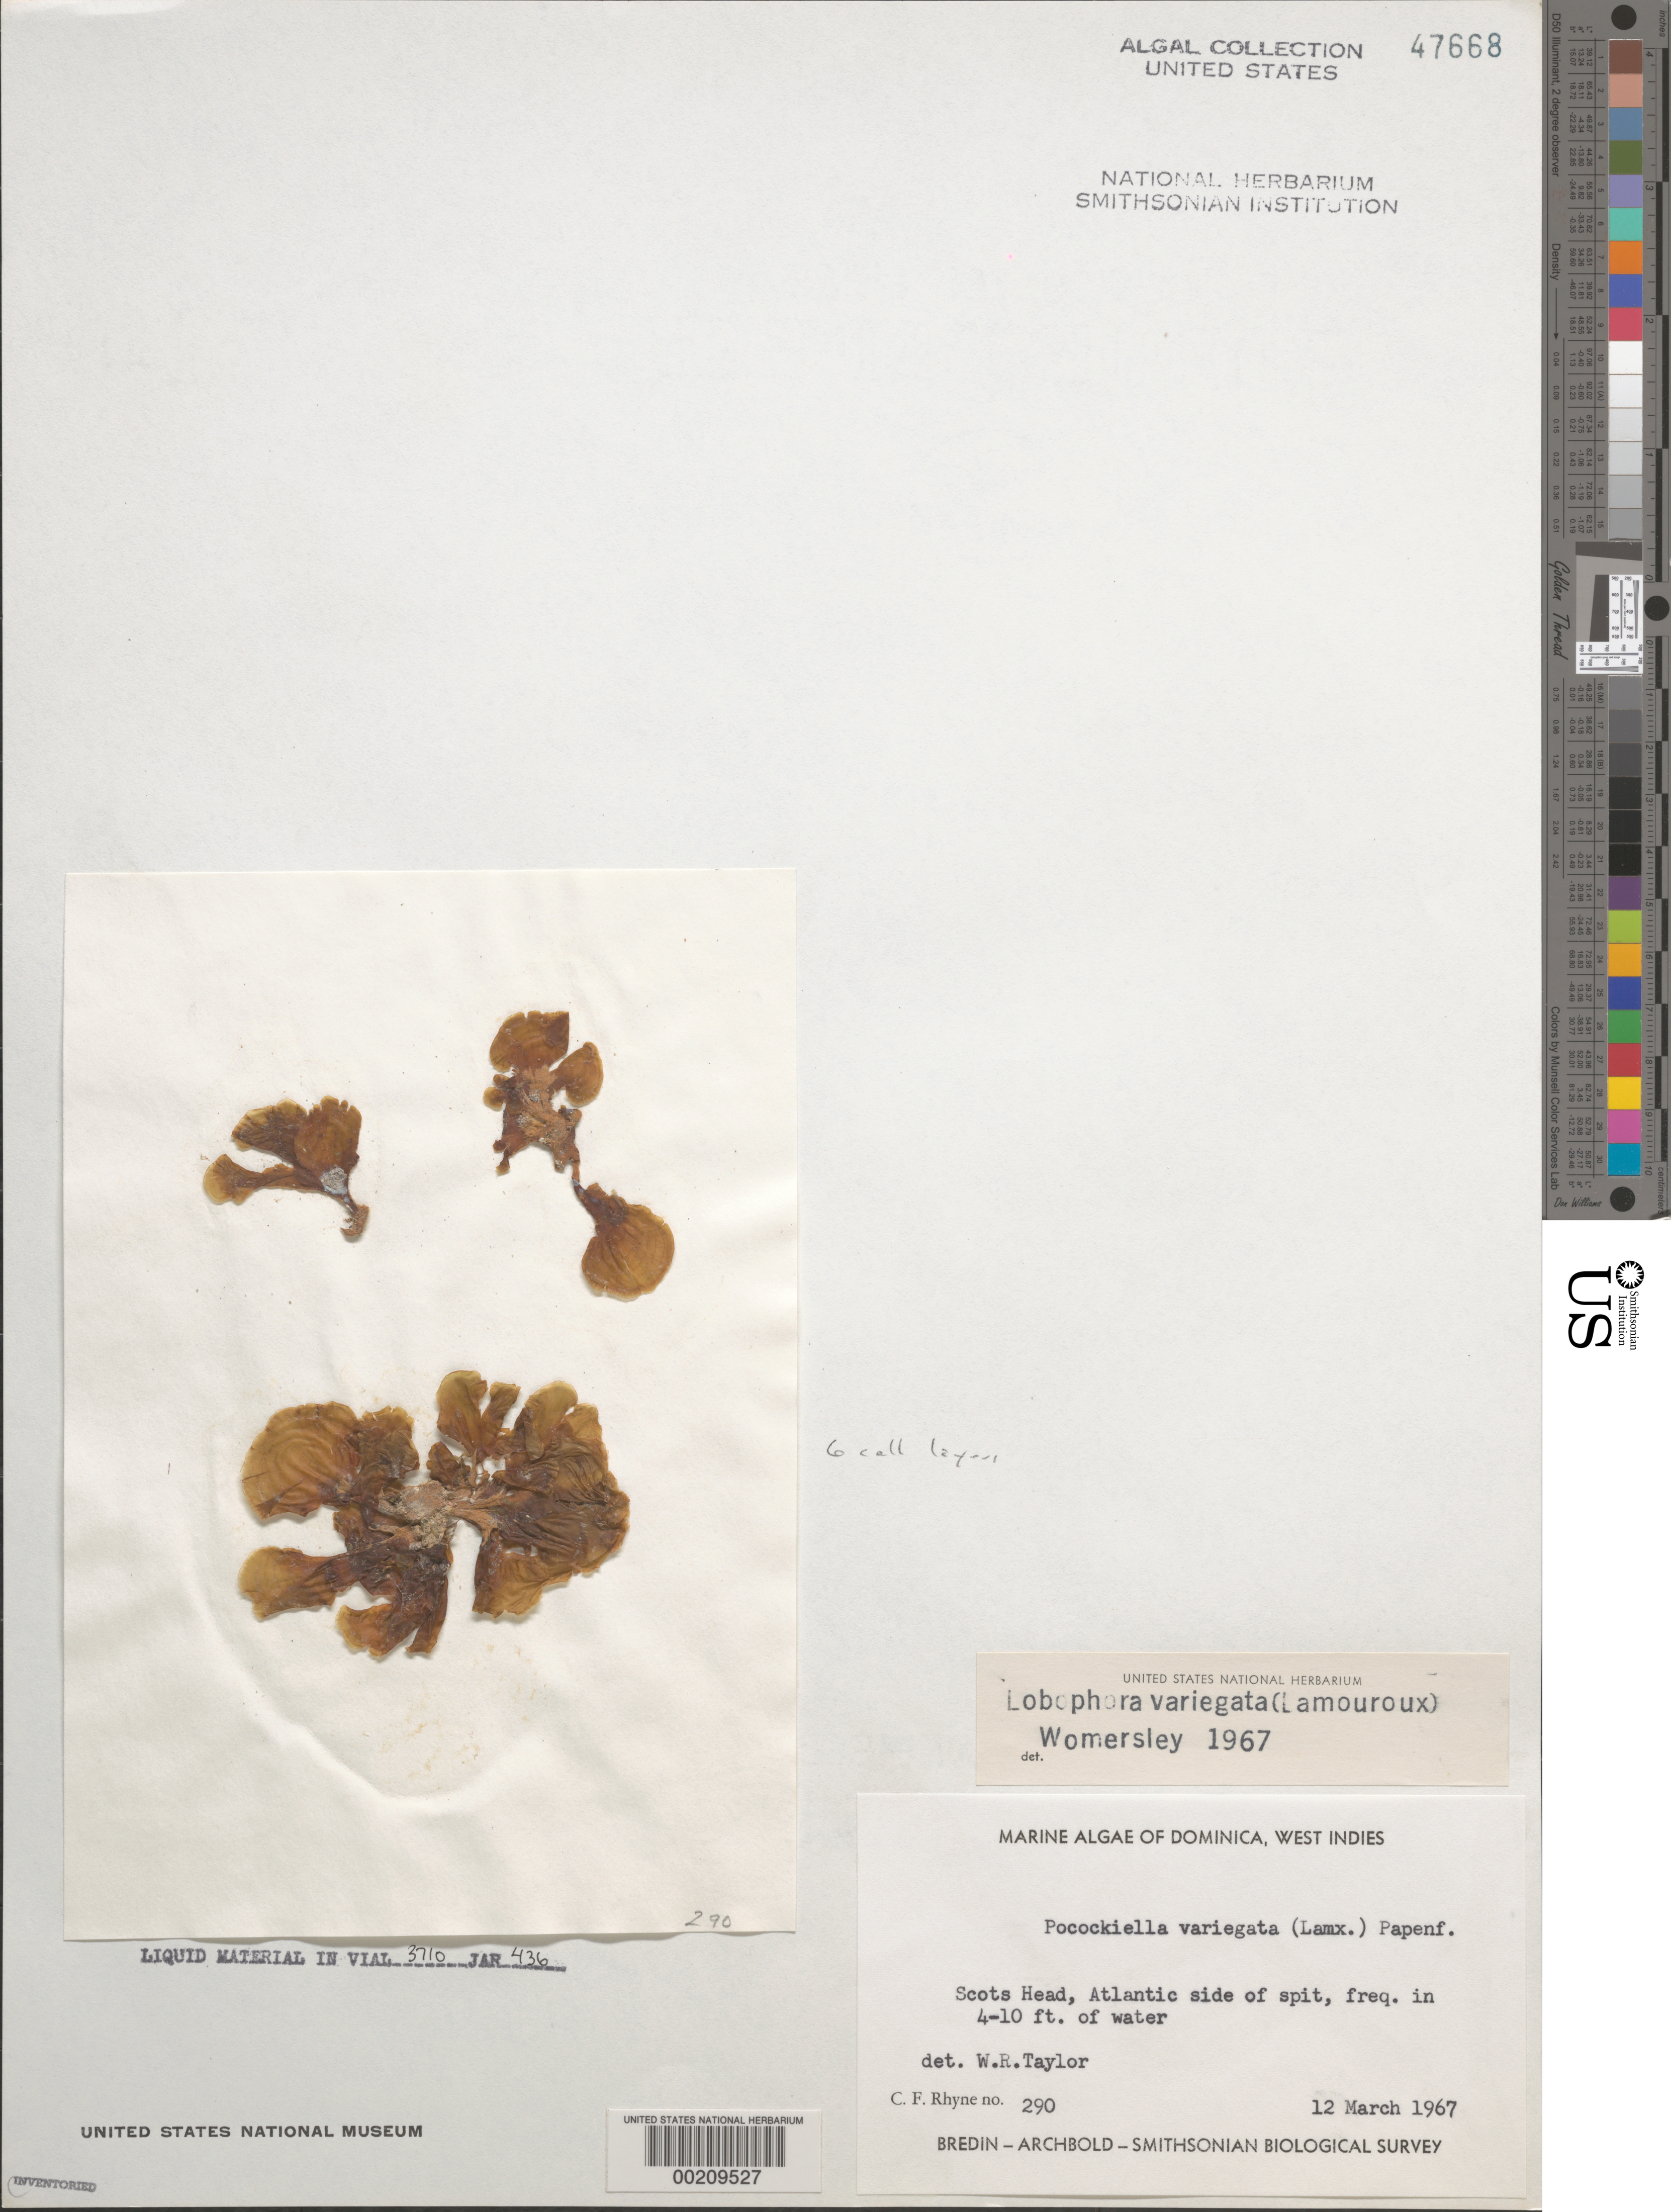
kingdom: Chromista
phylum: Ochrophyta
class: Phaeophyceae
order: Dictyotales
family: Dictyotaceae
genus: Lobophora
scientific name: Lobophora variegata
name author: (J.V.Lamouroux) Womersley & E.C. Oliveira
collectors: C. Rhyne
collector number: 67-290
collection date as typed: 12 Mar 1967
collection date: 1967-03-12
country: Dominica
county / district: St. Mark's Parish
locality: Scots Head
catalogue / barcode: US 47668